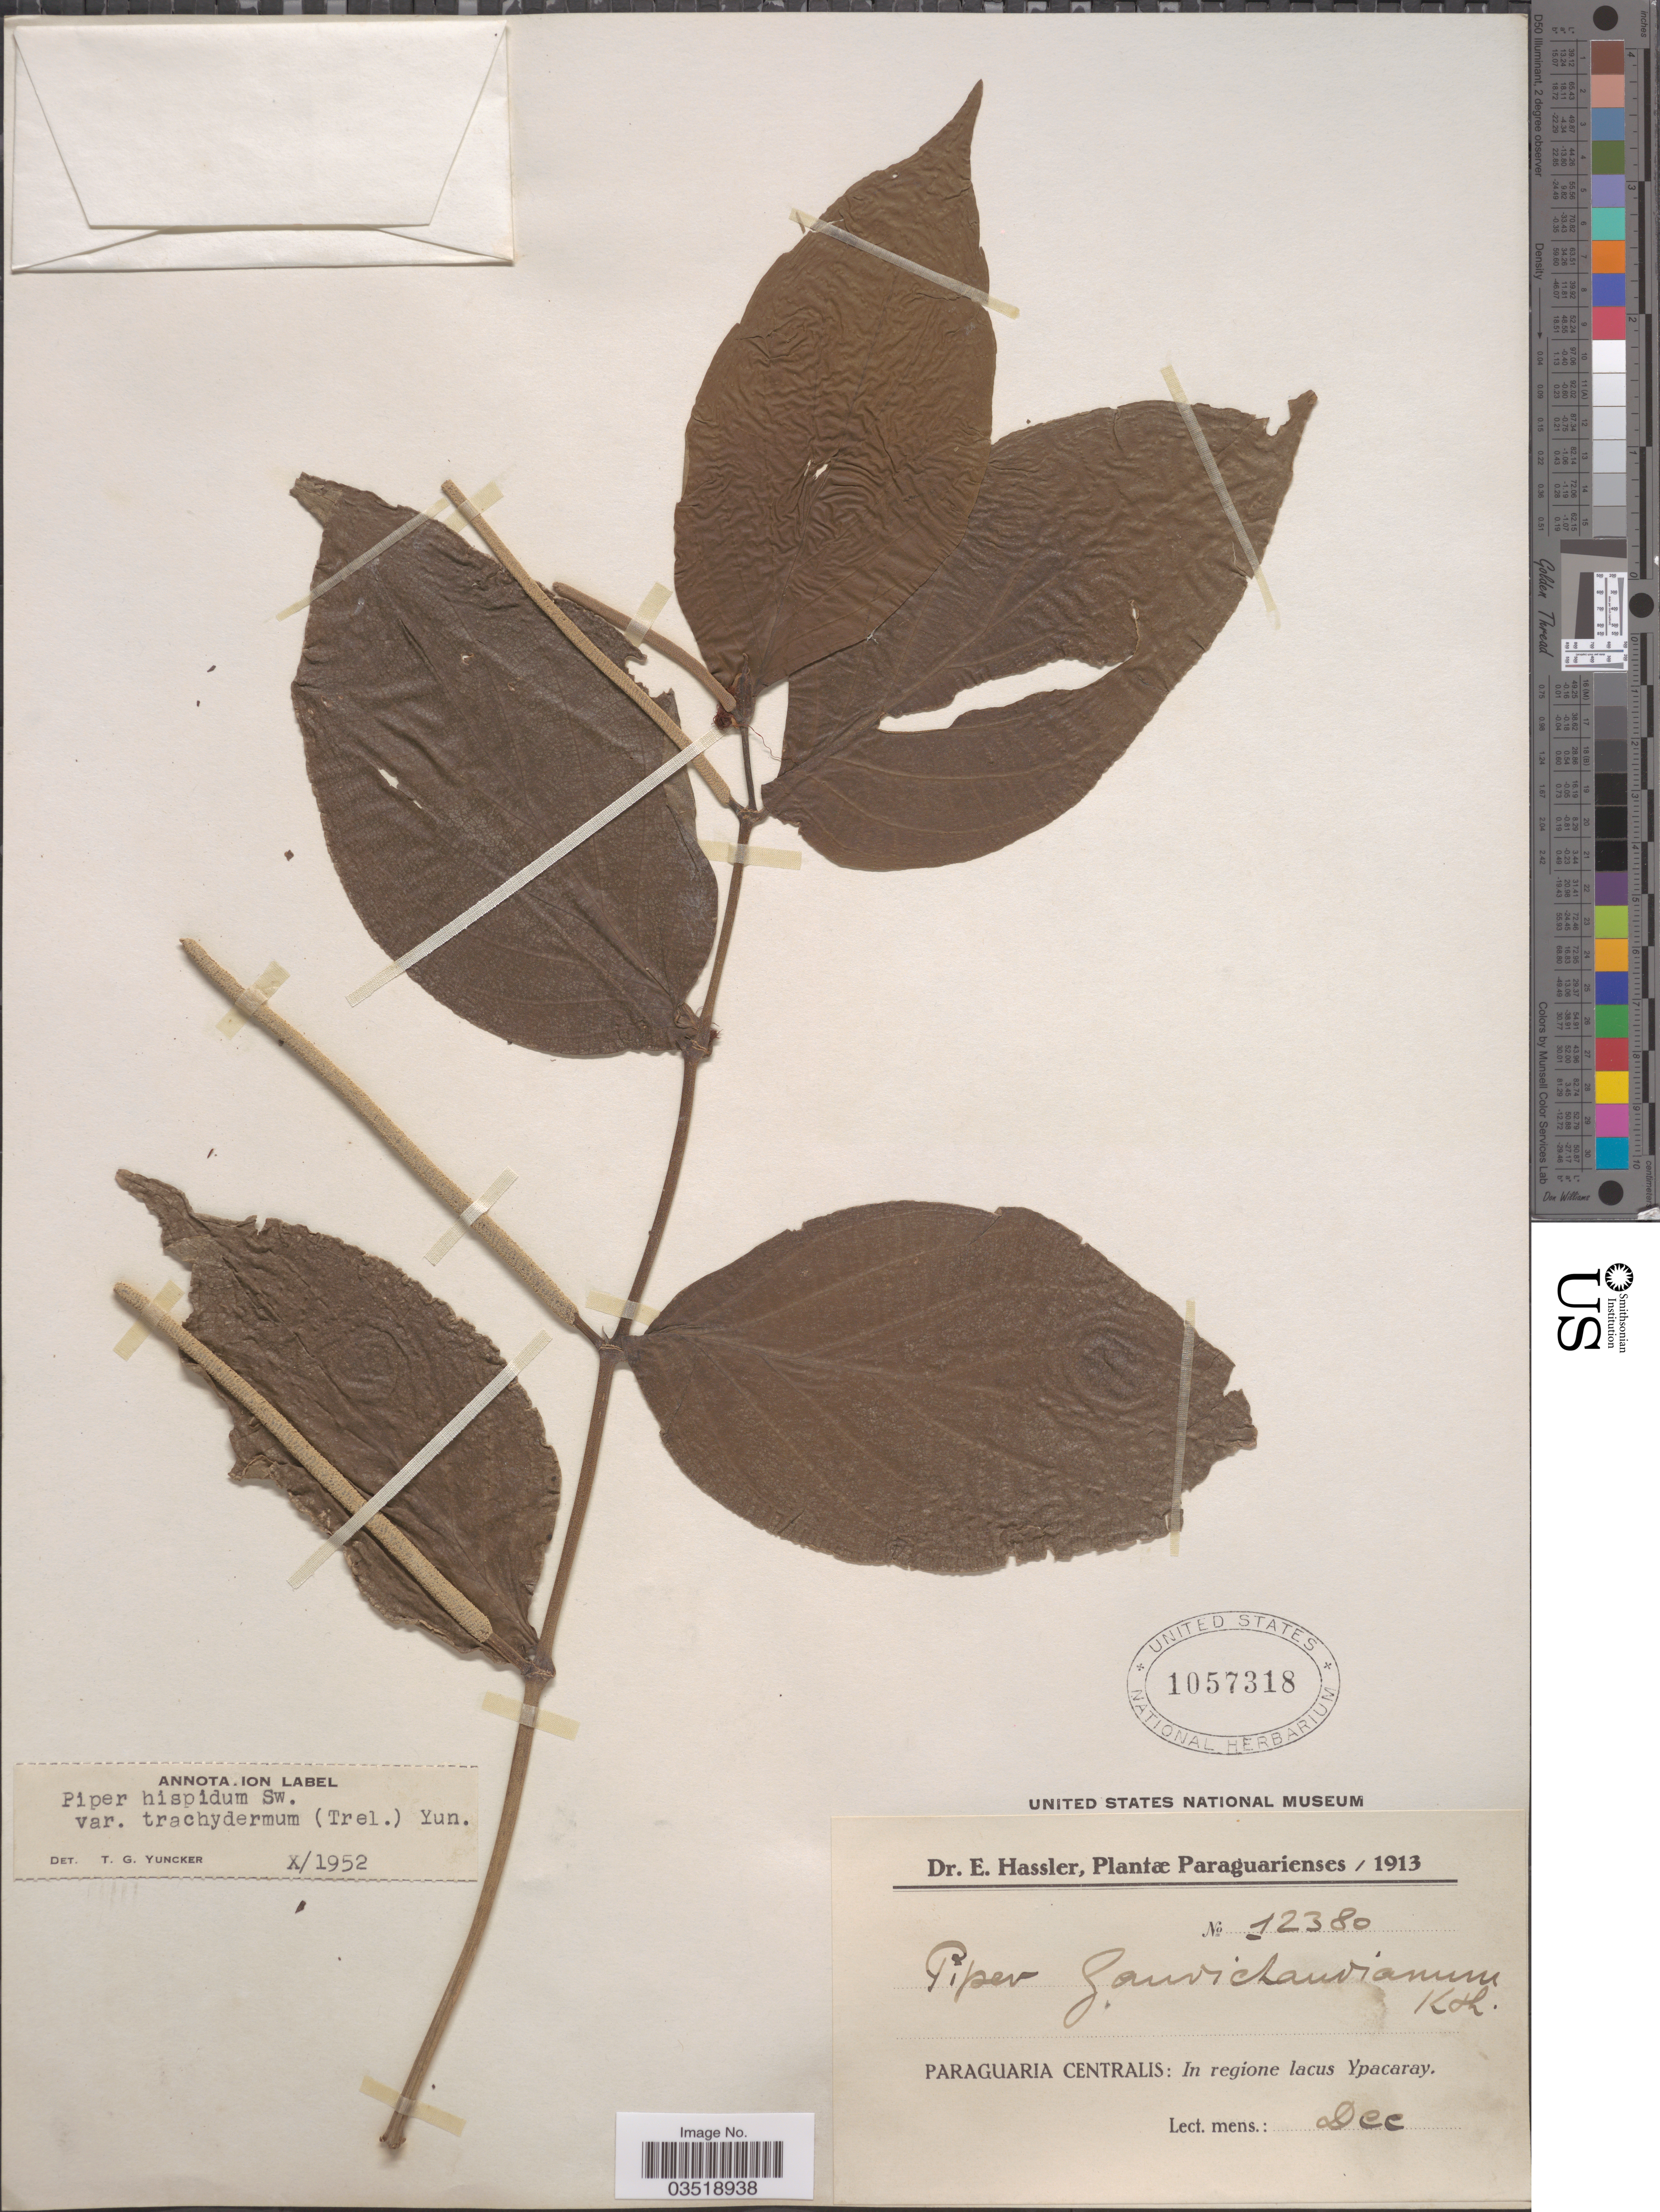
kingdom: Plantae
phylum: Tracheophyta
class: Magnoliopsida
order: Piperales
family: Piperaceae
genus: Piper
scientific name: Piper hispidum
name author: Sw.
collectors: E. Hassler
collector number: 12380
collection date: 1913-12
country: Paraguay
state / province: Paraguari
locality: Paraguaria Centralis: In regione lacus Ypacaray.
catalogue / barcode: US 1057318